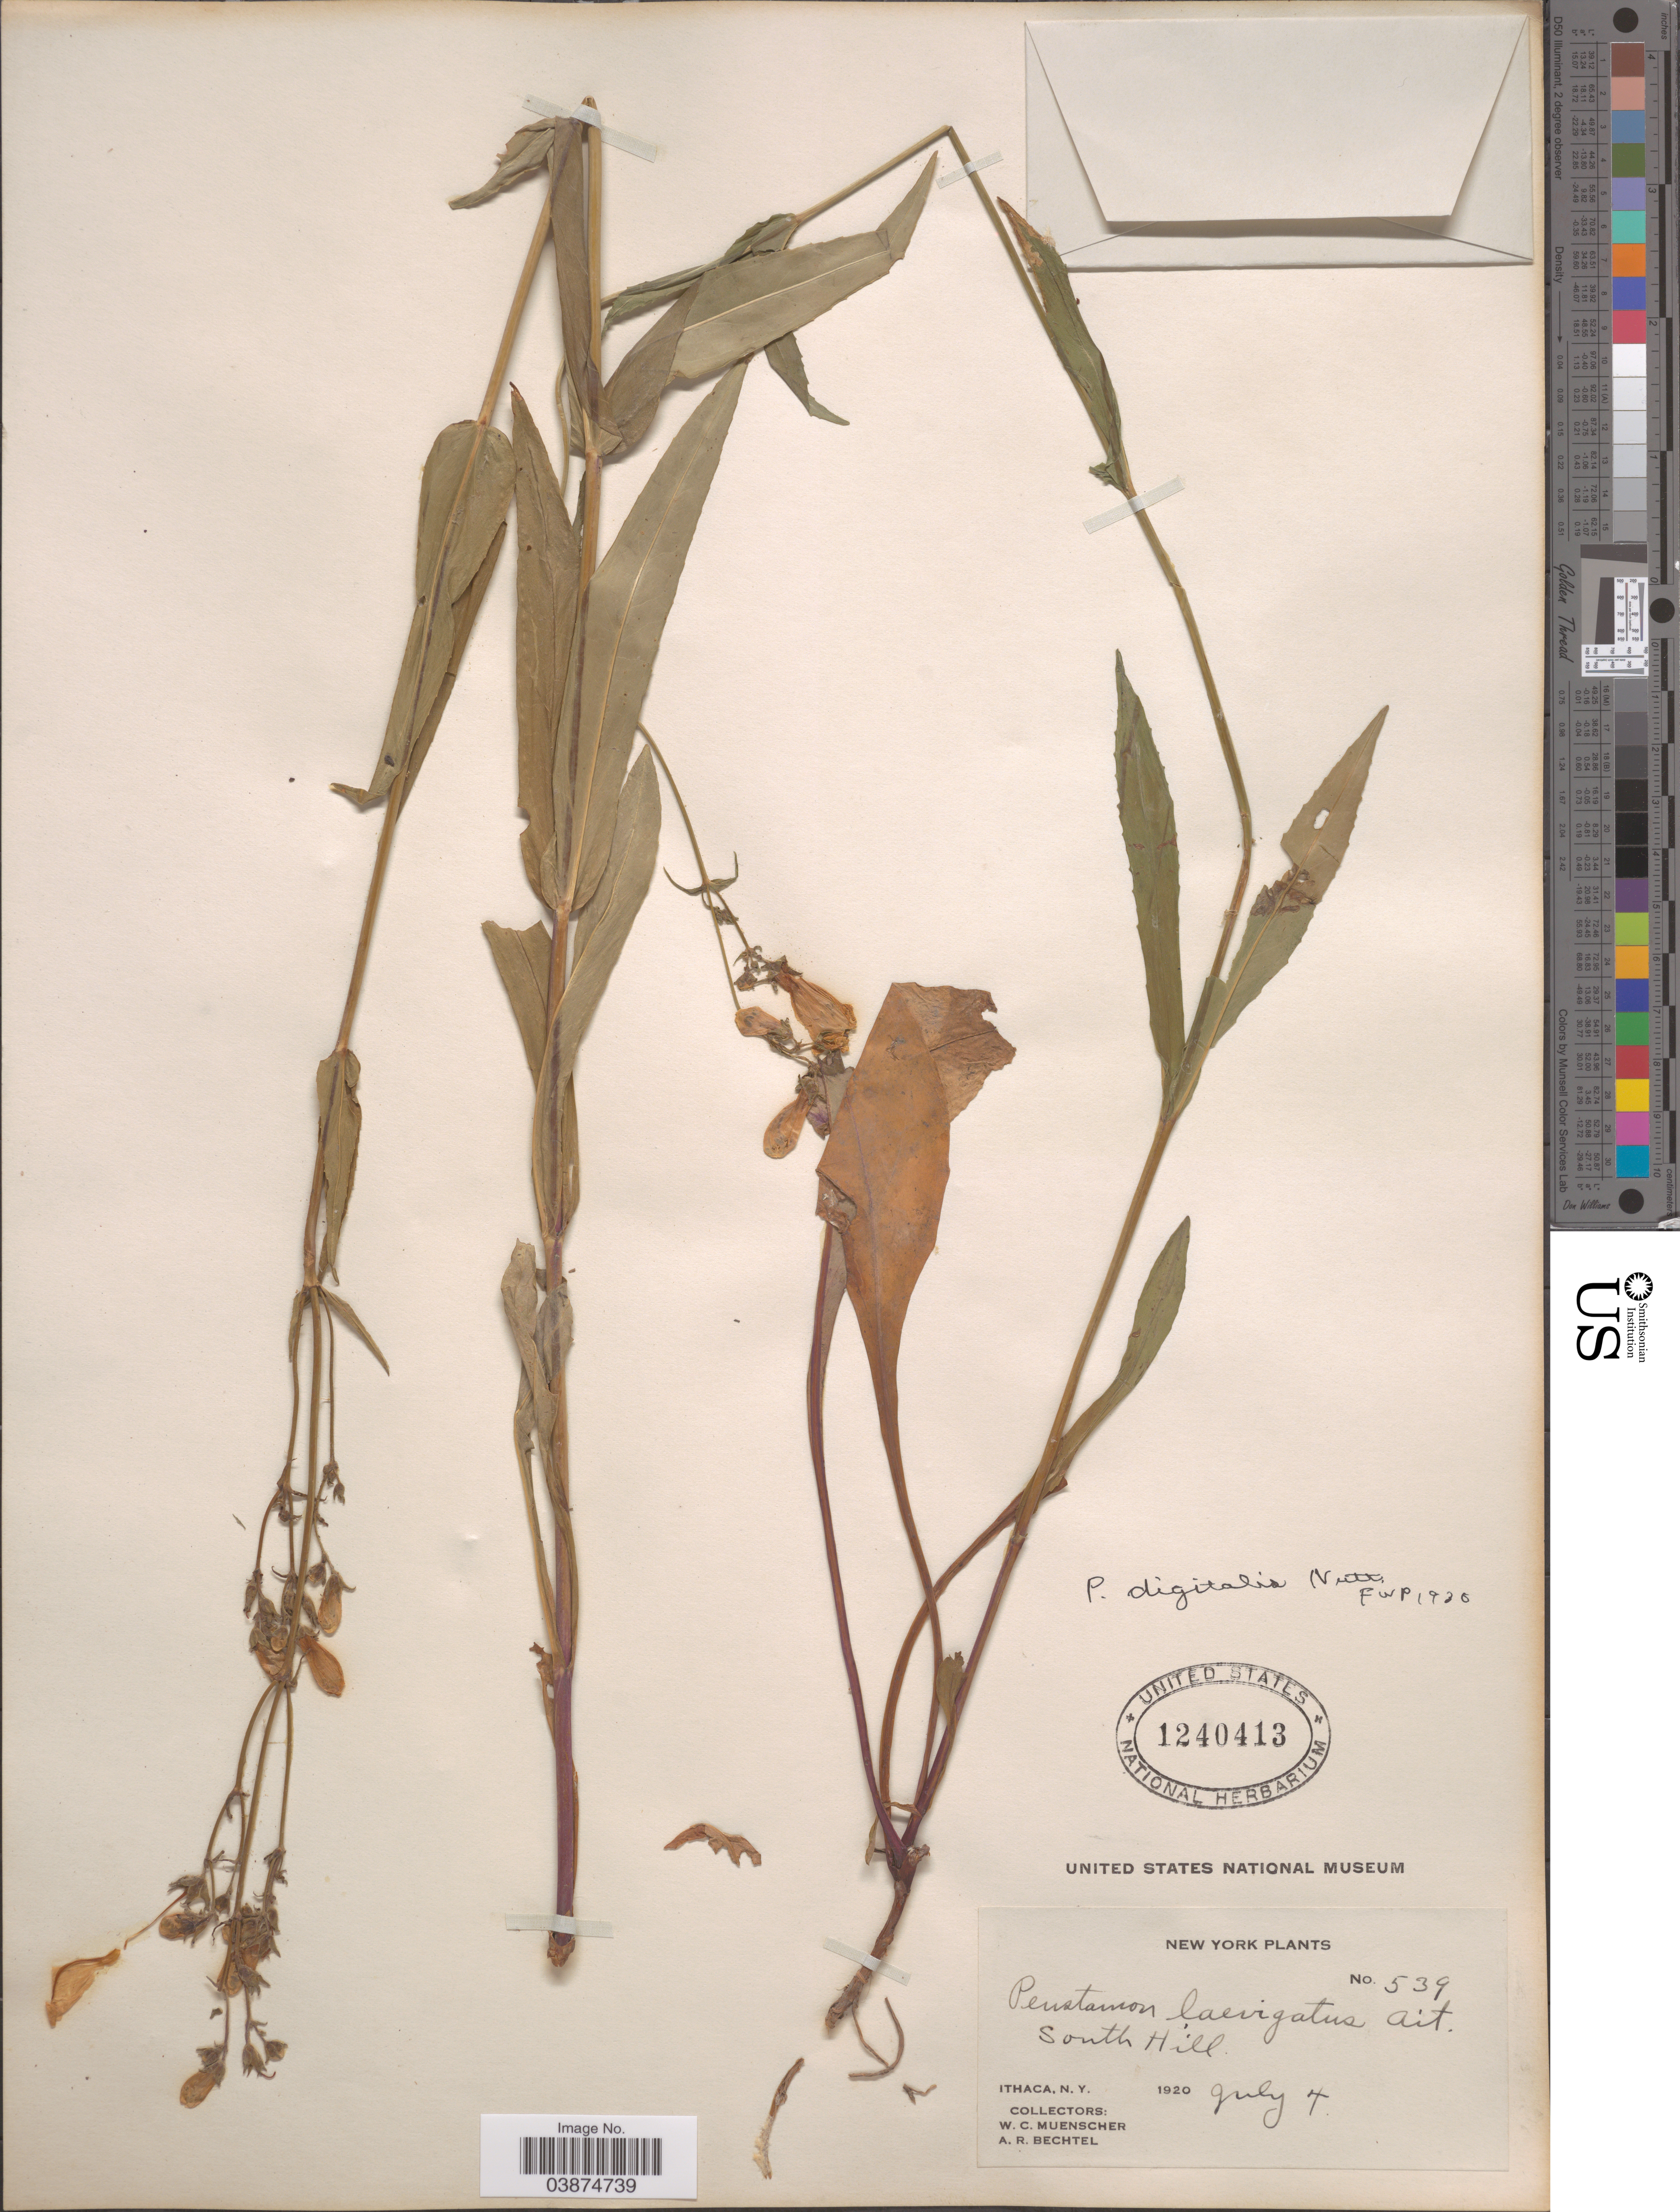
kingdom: Plantae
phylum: Tracheophyta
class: Magnoliopsida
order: Lamiales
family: Plantaginaceae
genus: Penstemon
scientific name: Penstemon digitalis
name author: Nutt. ex Sims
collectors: W. Muenscher & A. Bechtel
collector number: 539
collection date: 1920-07-04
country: United States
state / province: New York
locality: South Hill. Ithaca.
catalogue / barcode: US 1240413